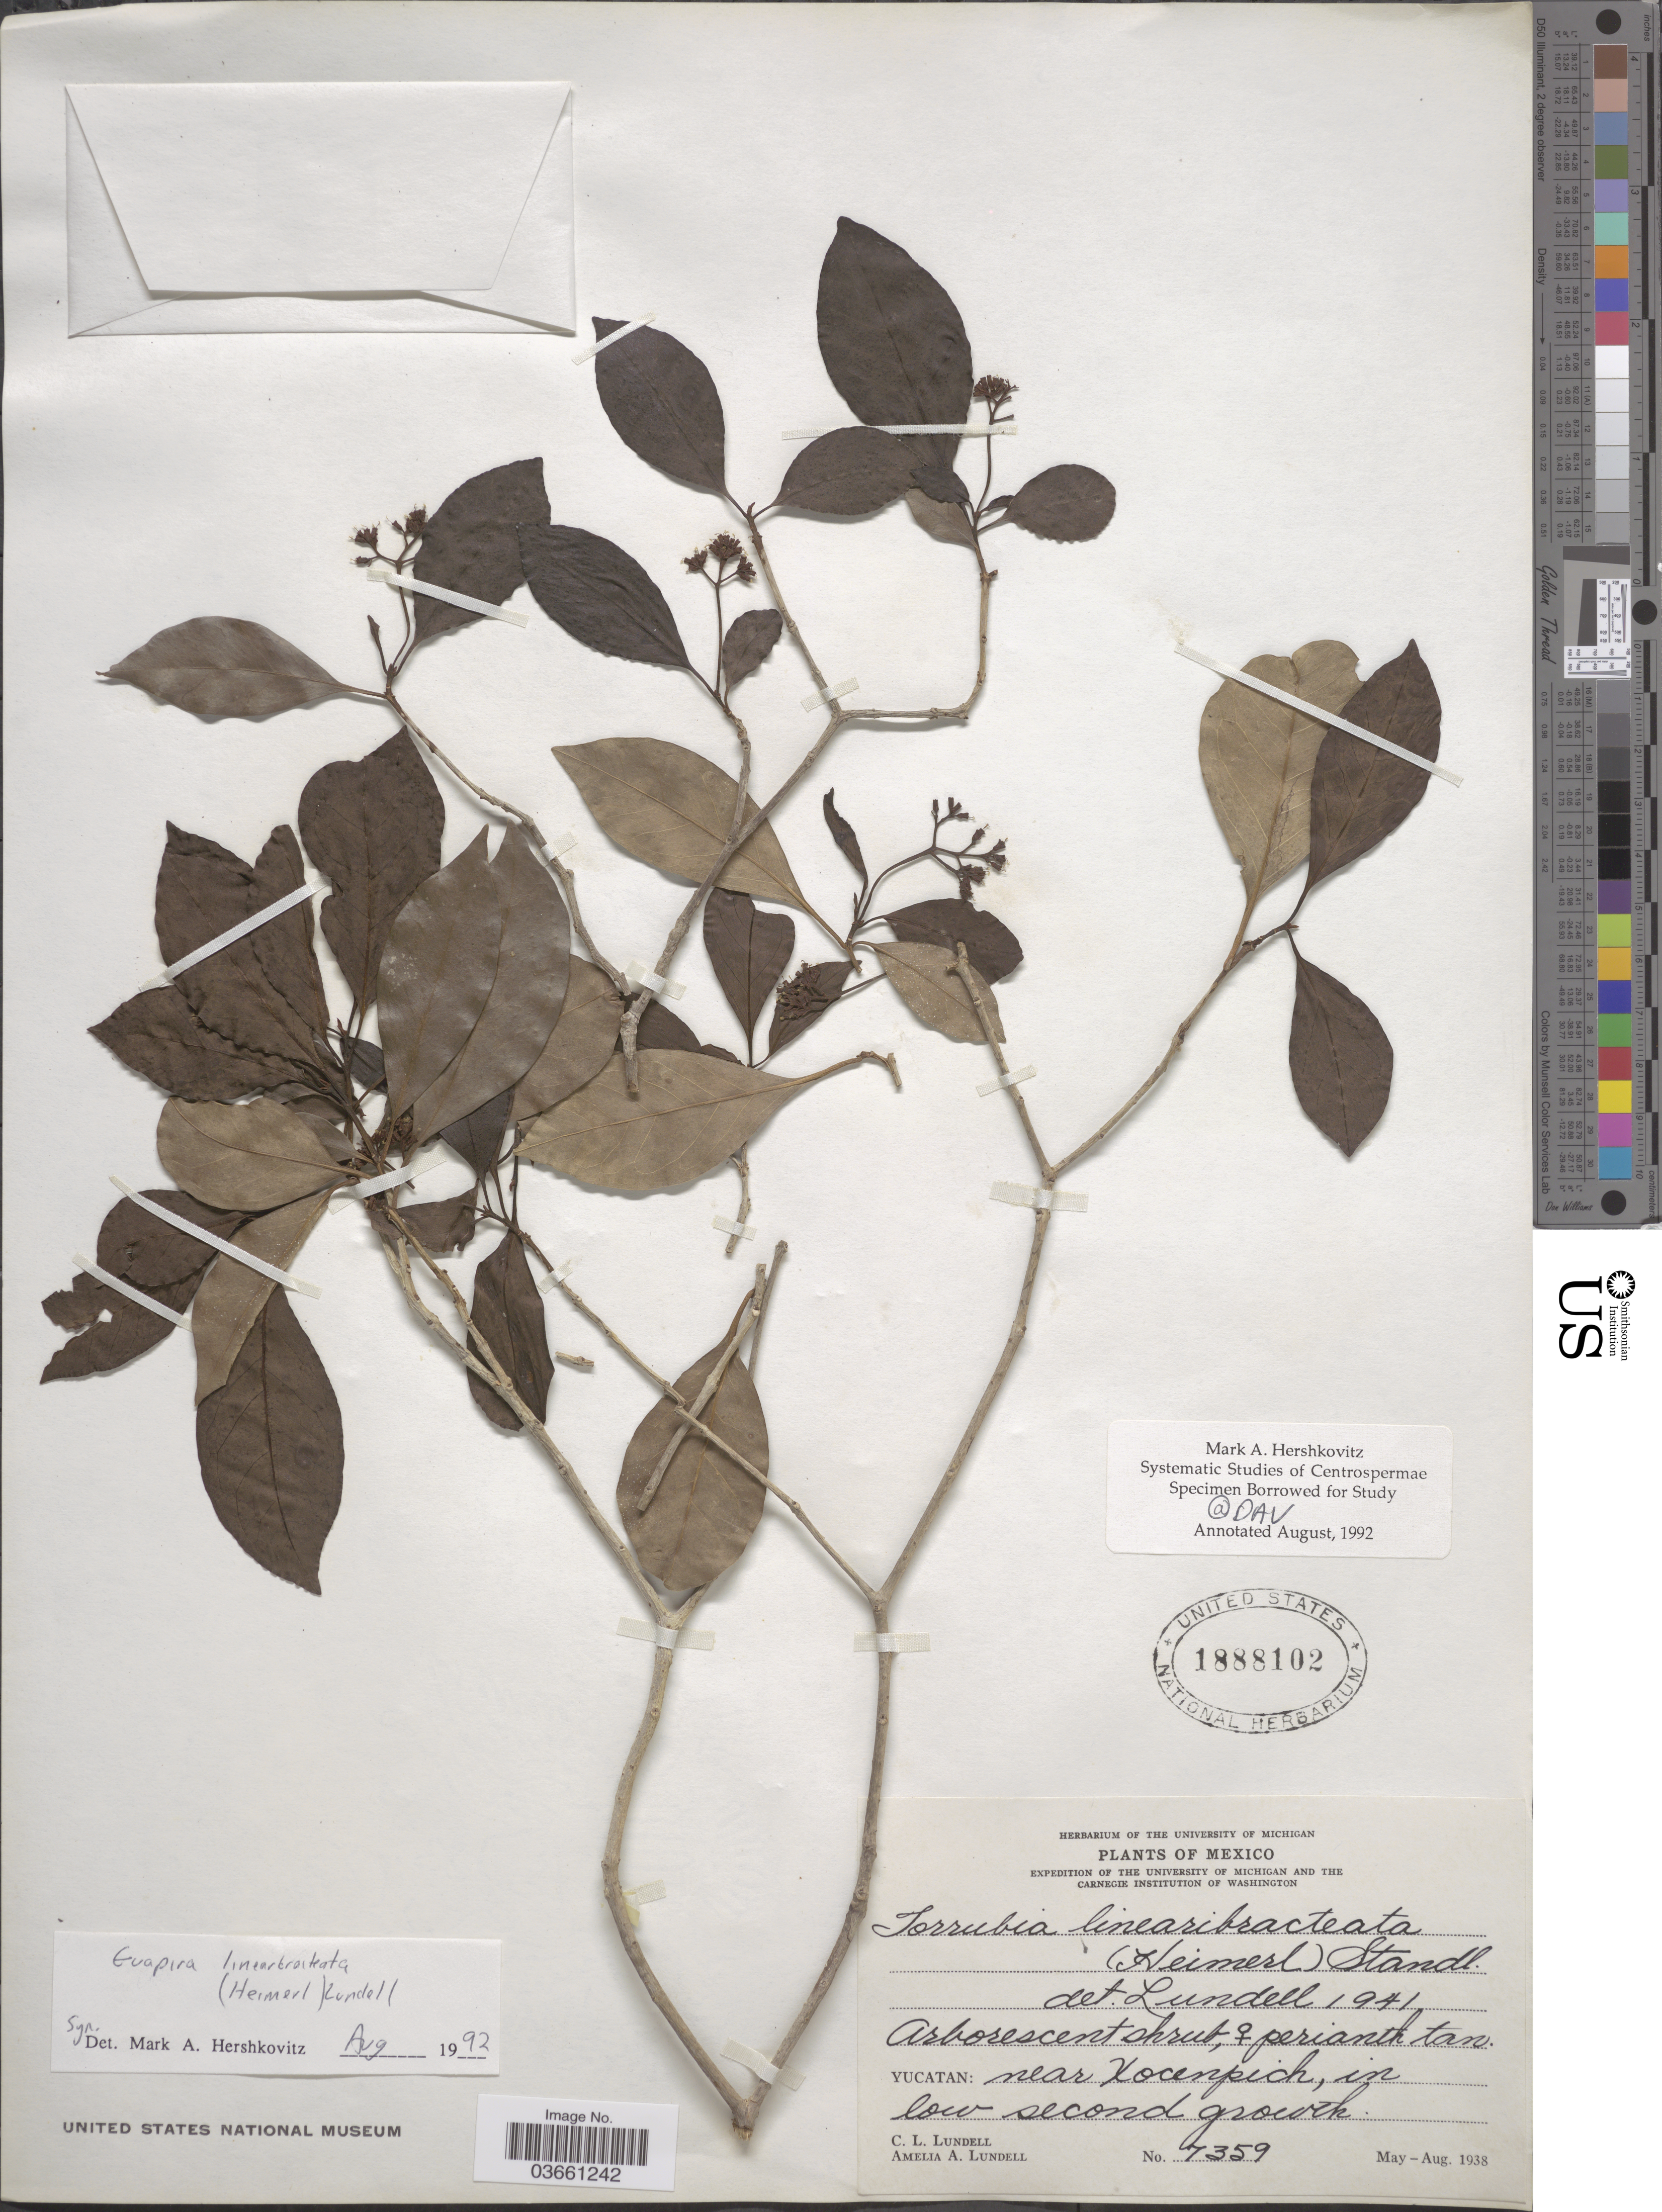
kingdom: Plantae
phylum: Tracheophyta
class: Magnoliopsida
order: Caryophyllales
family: Nyctaginaceae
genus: Guapira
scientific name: Guapira costaricana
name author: (Standl.) Woodson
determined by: Strong, Mark T., (BOT), Smithsonian Institution - National Museum of Natural History (UNITED STATES)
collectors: C. L. Lundell & A. A. Lundell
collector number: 7359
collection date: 1938-05/1938-08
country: Mexico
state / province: Yucatán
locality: Near Xocenpich, in low second growth.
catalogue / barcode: US 1888102